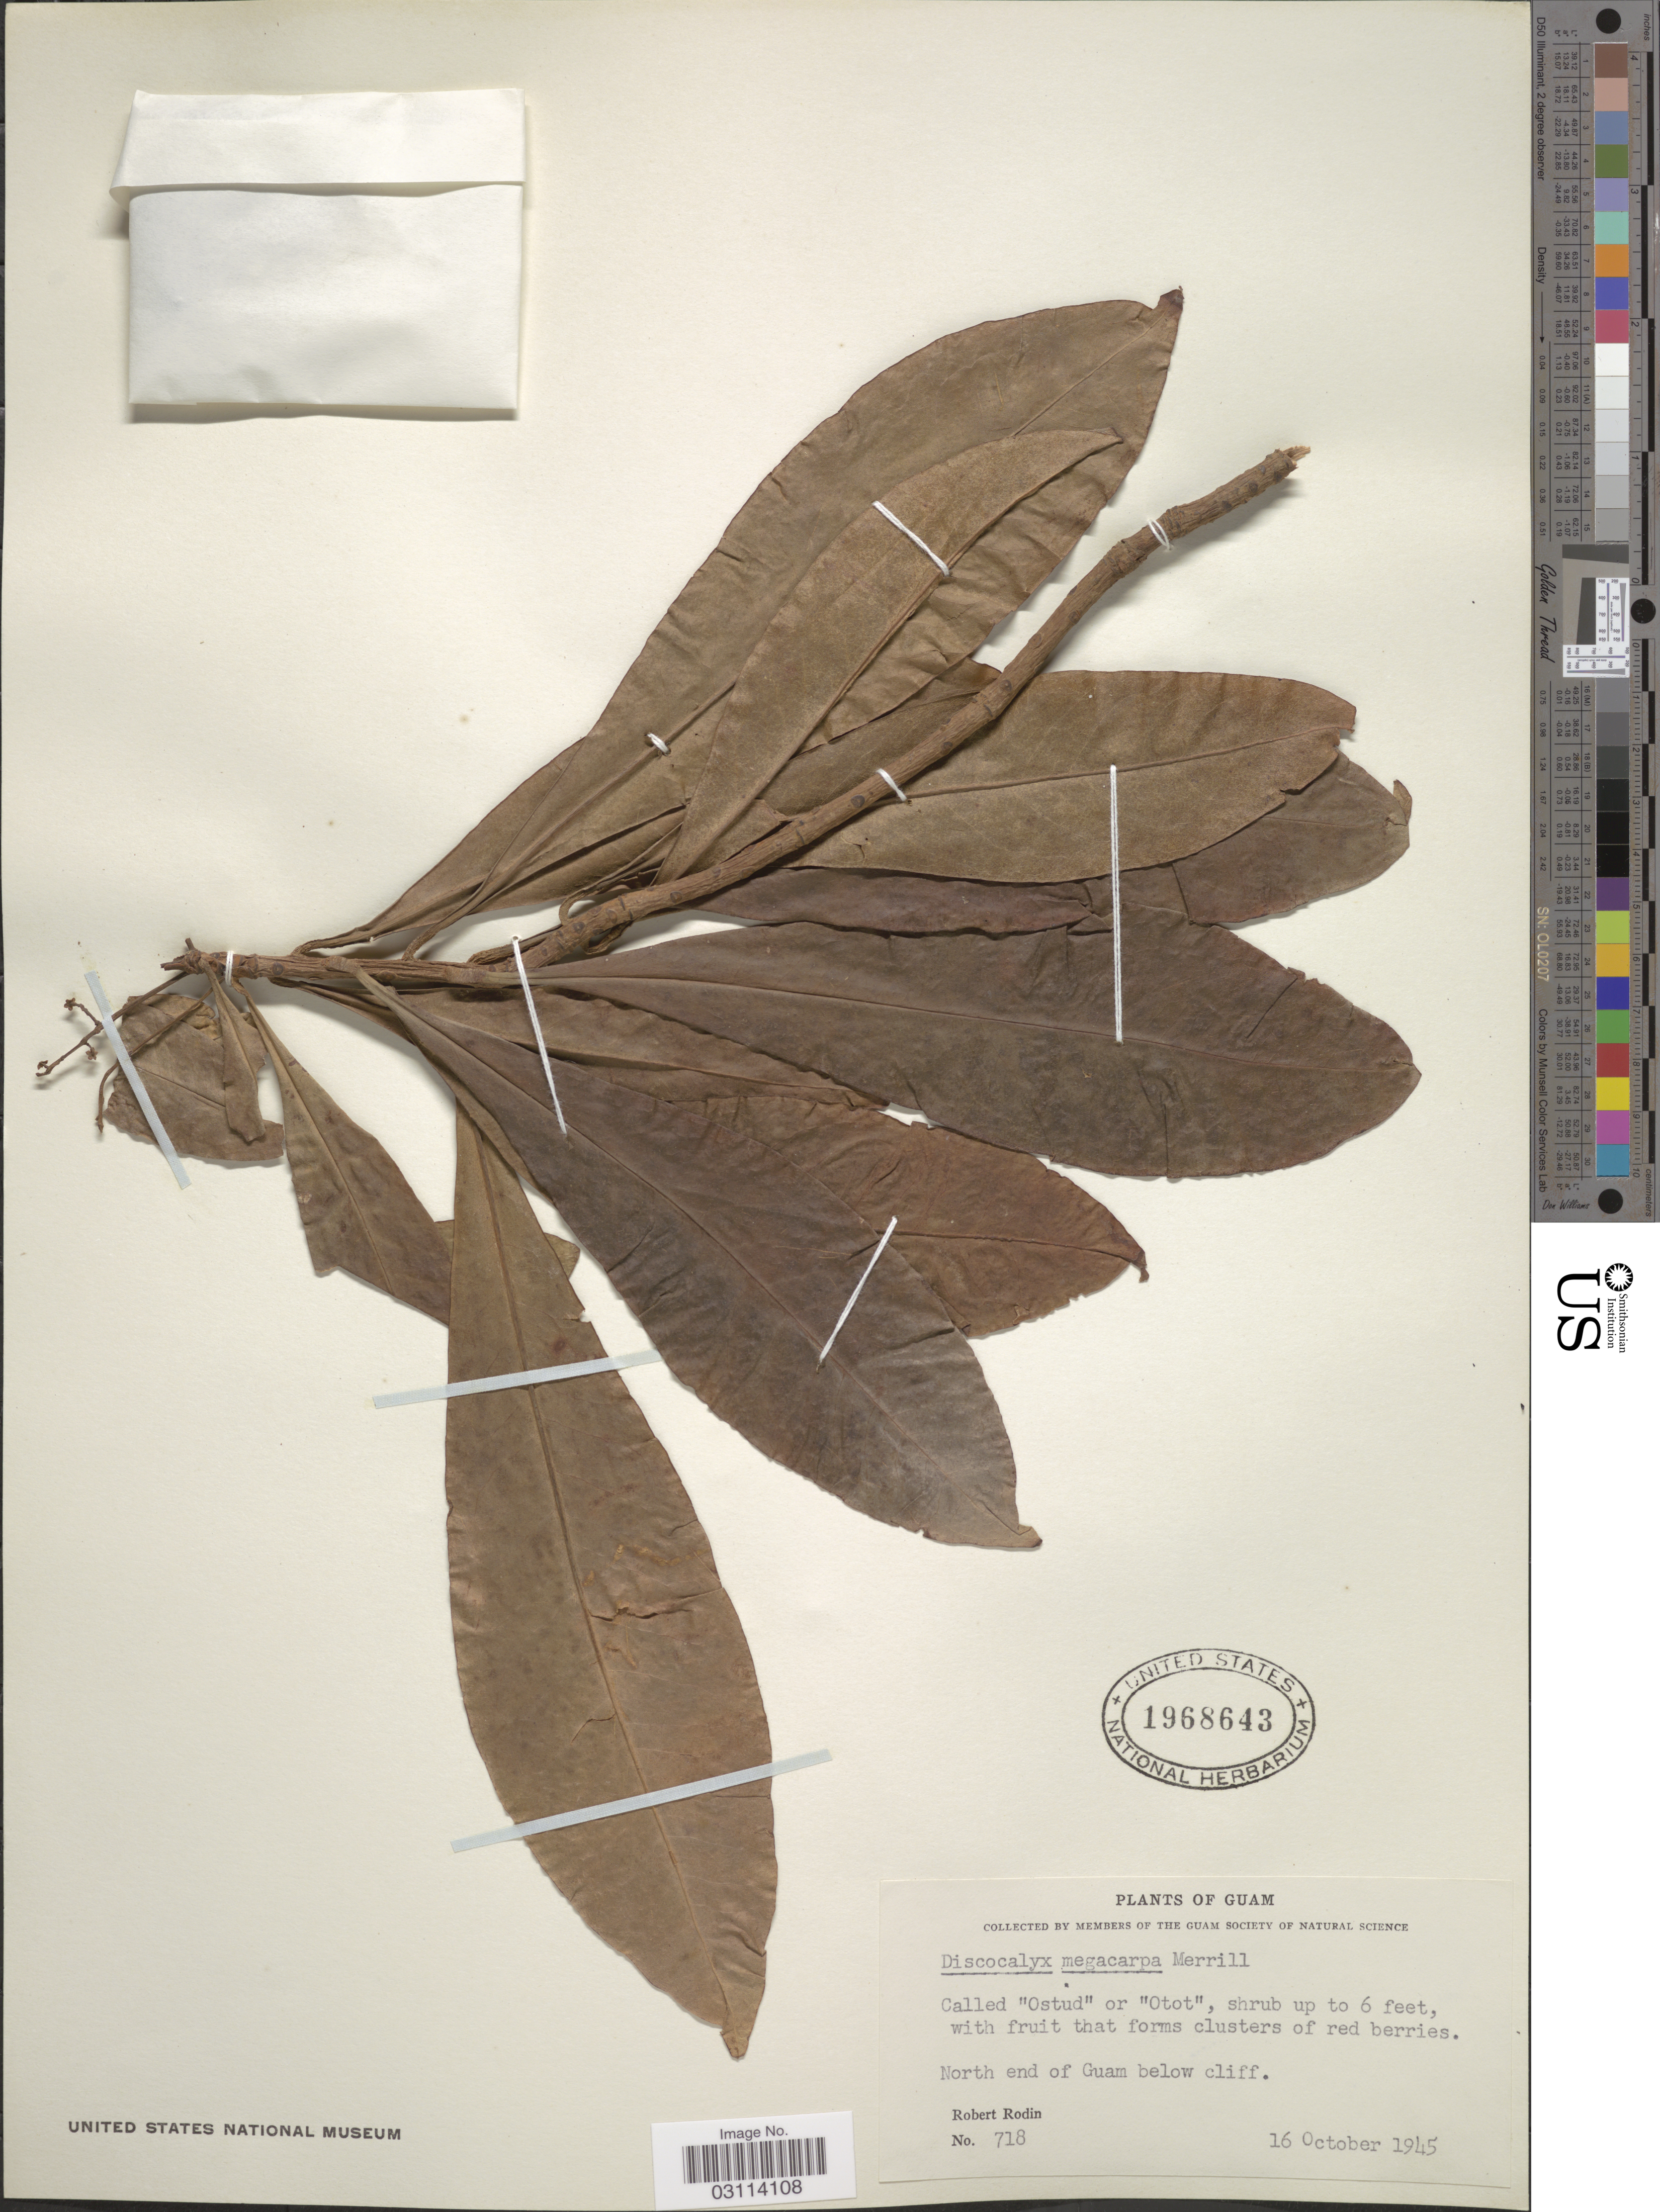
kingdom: Plantae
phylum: Tracheophyta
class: Magnoliopsida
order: Ericales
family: Primulaceae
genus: Discocalyx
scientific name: Discocalyx megacarpa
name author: Merr.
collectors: R. Rodin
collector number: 718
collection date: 1945-10-16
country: Guam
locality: North end of Guam below cliff.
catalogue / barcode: US 1968643